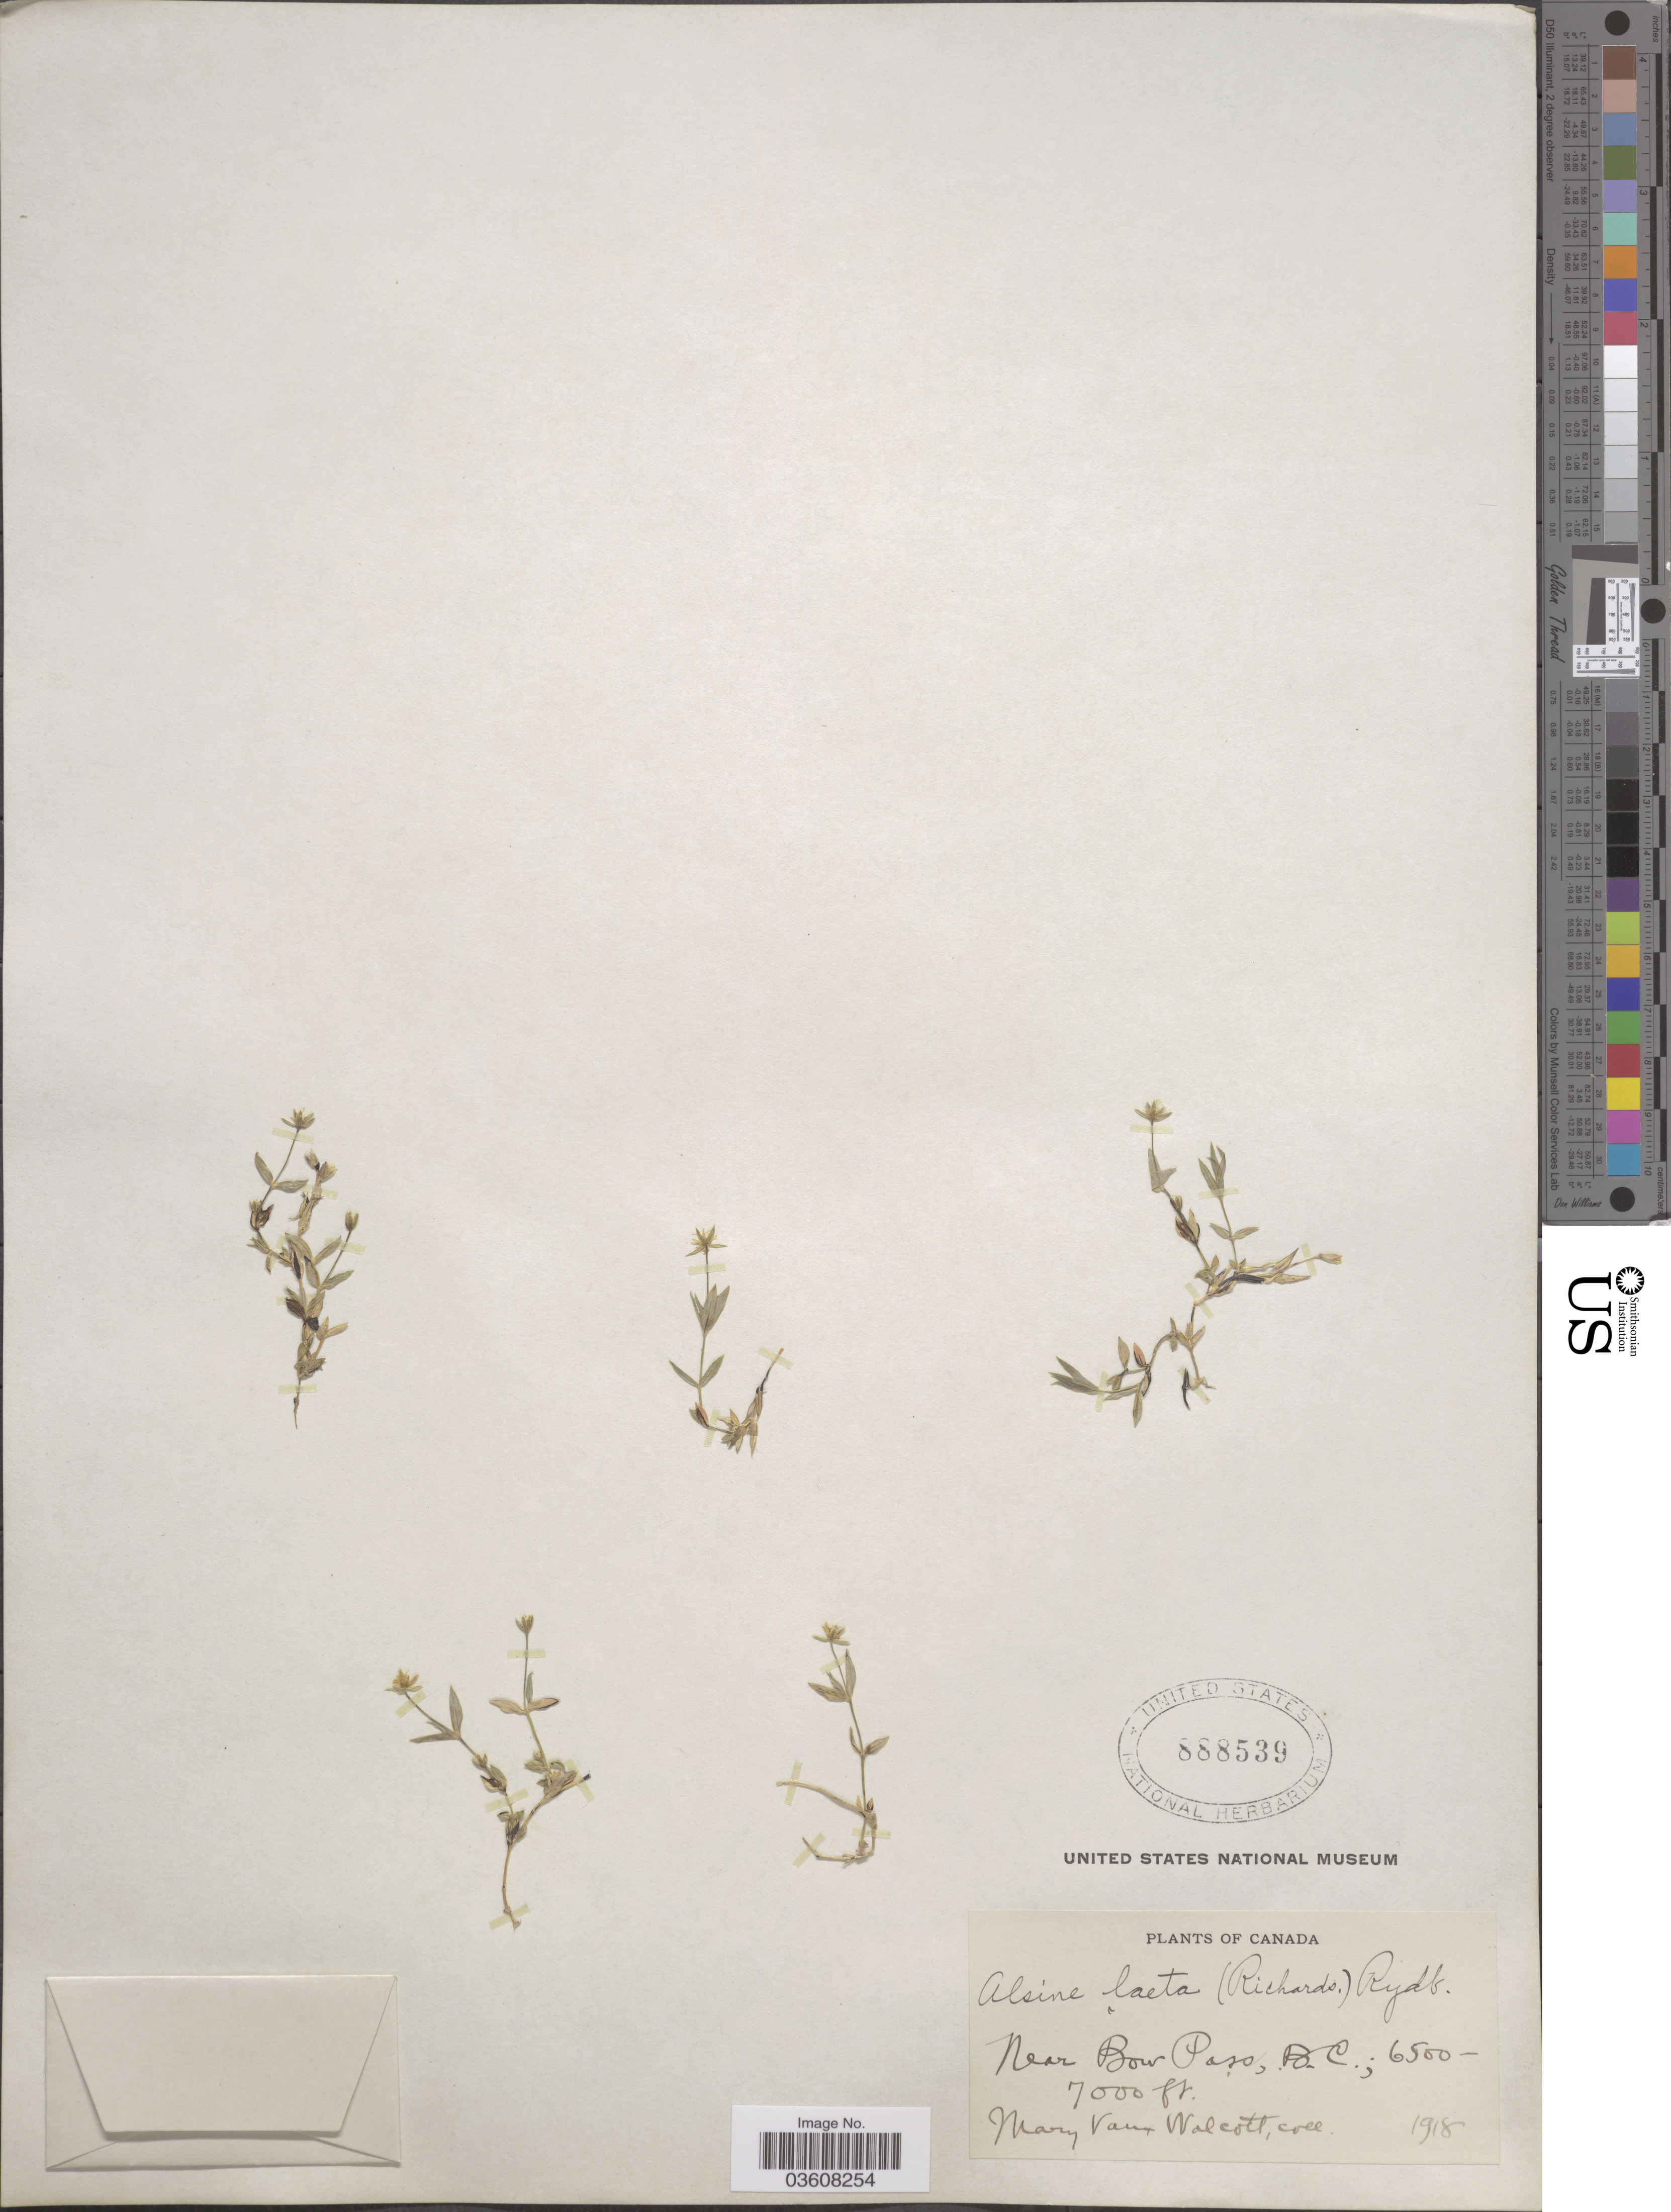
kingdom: Plantae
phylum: Tracheophyta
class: Magnoliopsida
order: Caryophyllales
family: Caryophyllaceae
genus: Stellaria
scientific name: Stellaria laeta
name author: Richards.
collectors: M. Walcott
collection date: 1918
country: Canada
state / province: British Columbia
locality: Near Bow Pass, B.C.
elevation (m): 1981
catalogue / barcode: US 888539